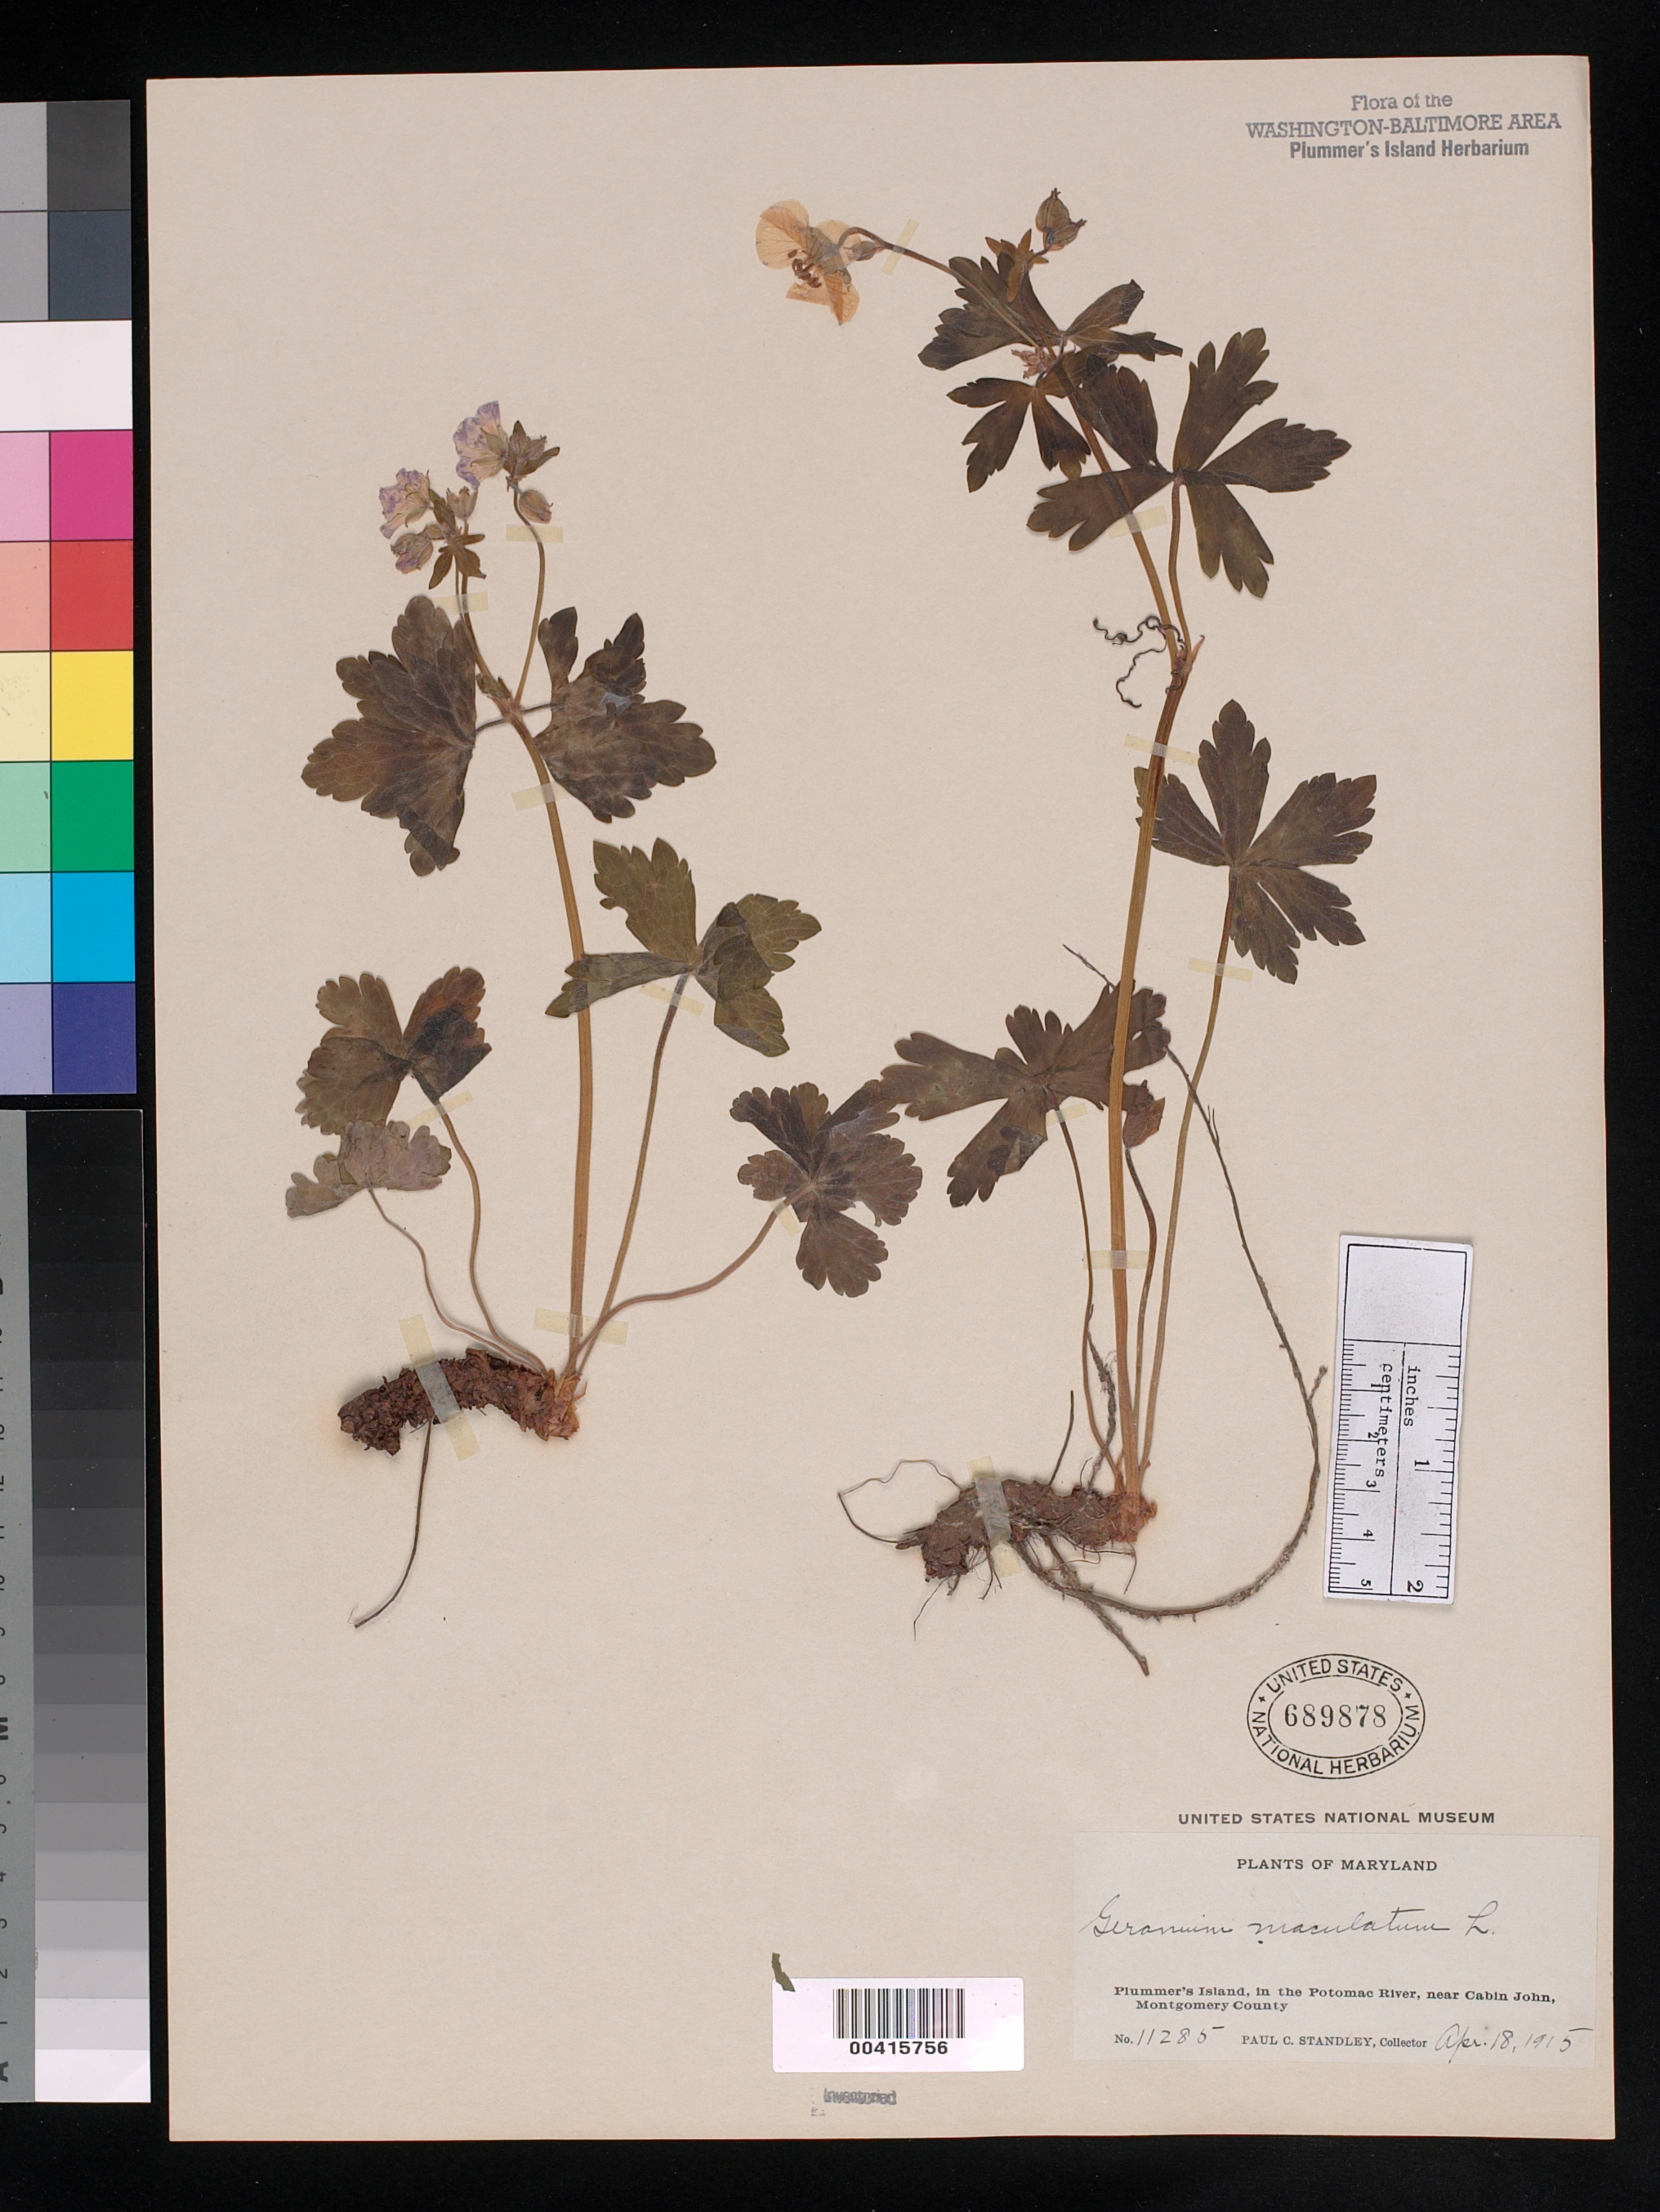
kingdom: Plantae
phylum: Tracheophyta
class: Magnoliopsida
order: Geraniales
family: Geraniaceae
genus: Geranium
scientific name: Geranium maculatum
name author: L.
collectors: P. C. Standley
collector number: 11285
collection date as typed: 18 Apr 1915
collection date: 1915-04-18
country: United States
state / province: Maryland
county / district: Montgomery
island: Plummers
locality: Plummer's Island C. & O. Canal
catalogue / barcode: US 689878